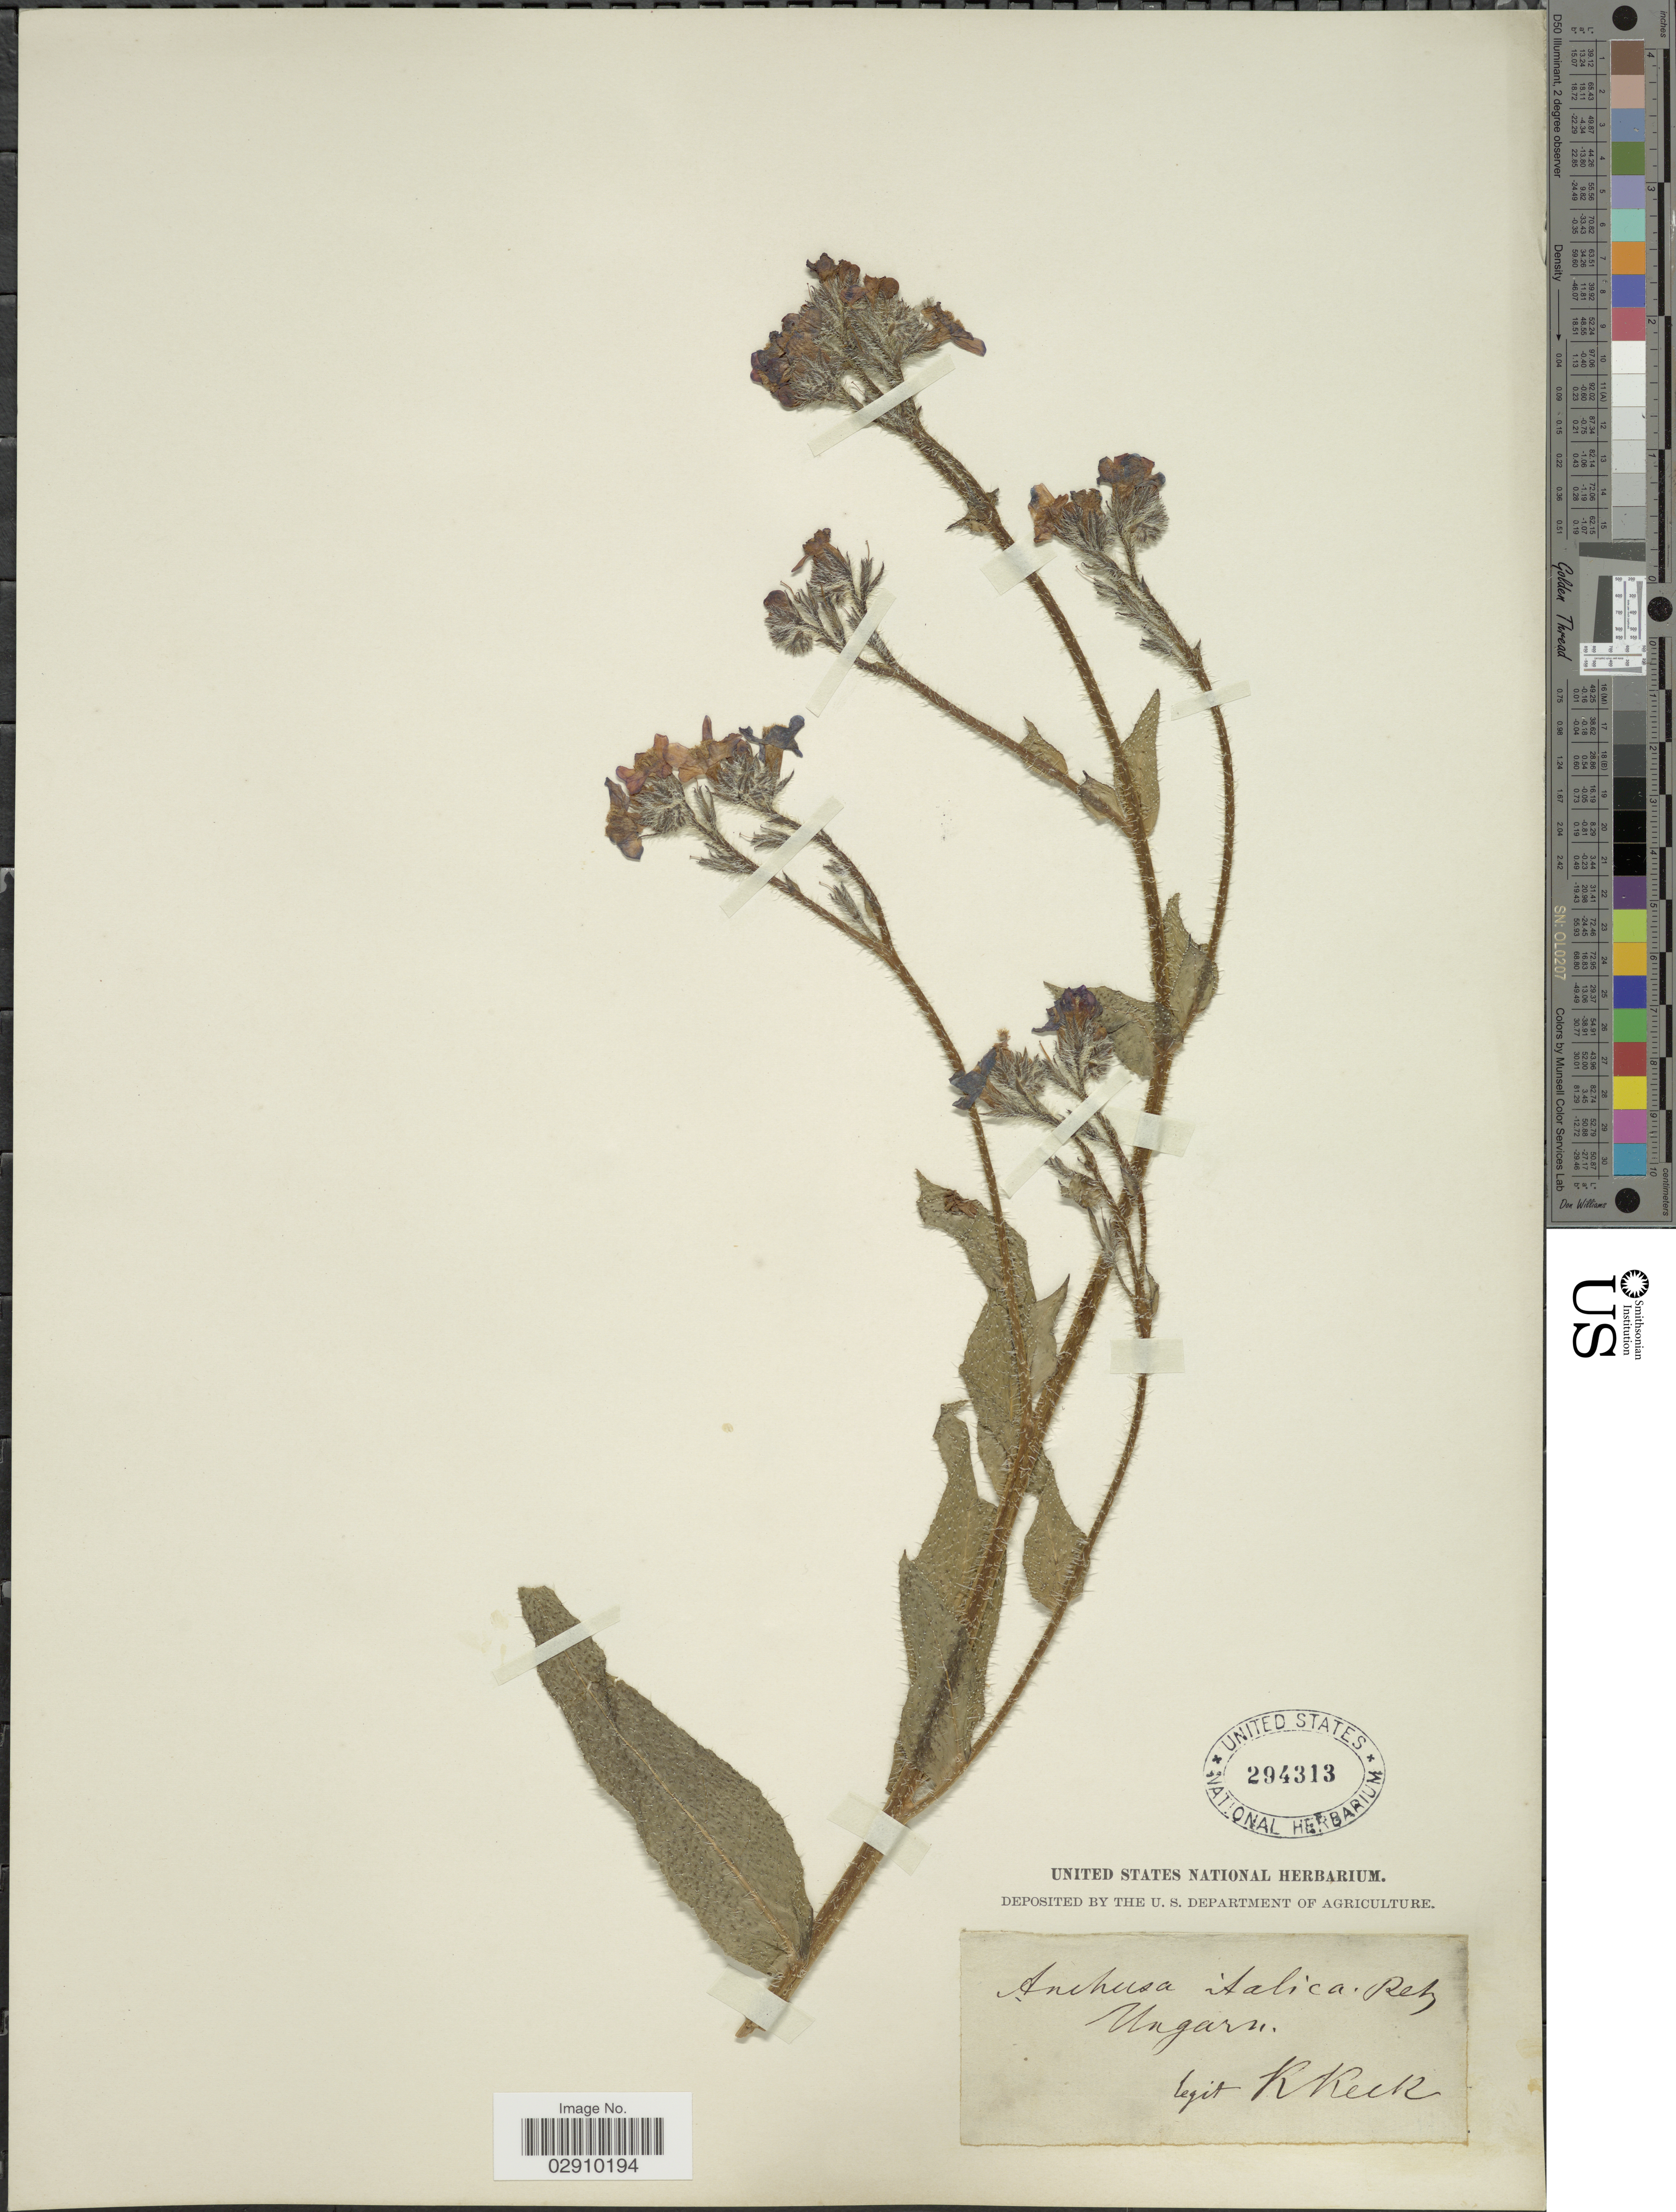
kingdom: Plantae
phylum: Tracheophyta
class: Magnoliopsida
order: Boraginales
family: Boraginaceae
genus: Anchusa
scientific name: Anchusa italica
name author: Retz.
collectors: K. Keck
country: Hungary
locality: Ungarn.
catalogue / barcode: US 294313